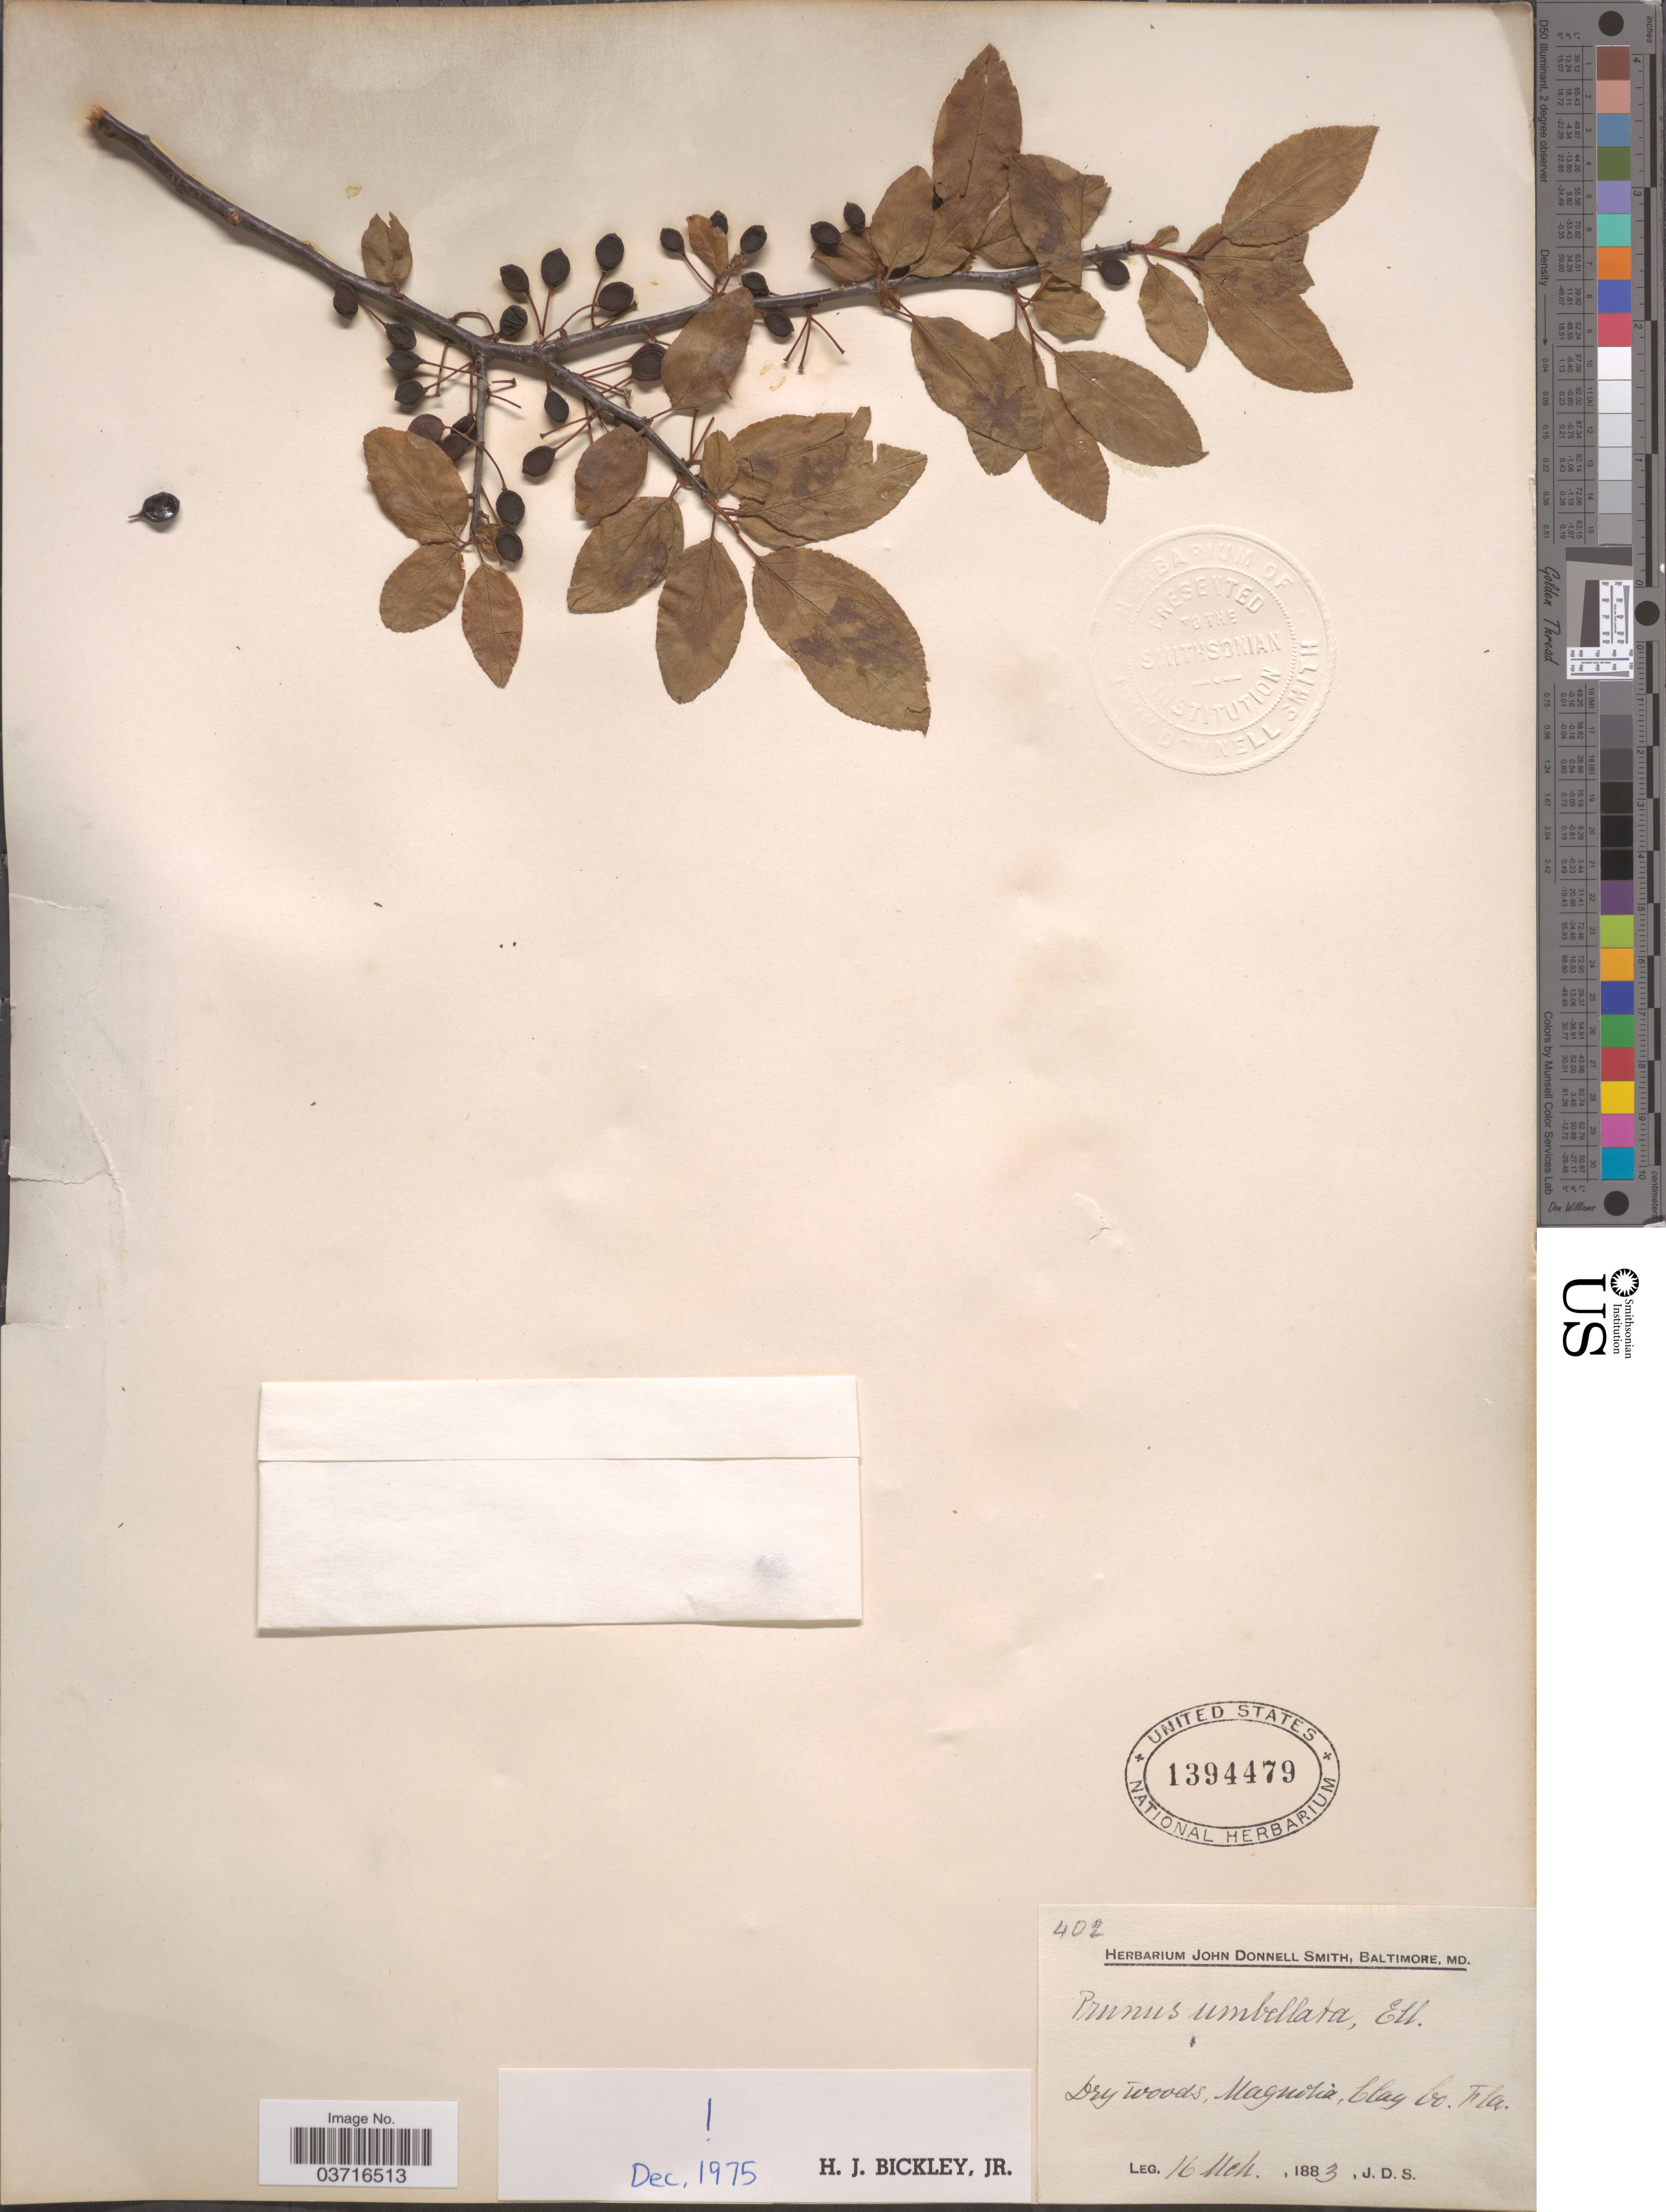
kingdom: Plantae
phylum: Tracheophyta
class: Magnoliopsida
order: Rosales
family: Rosaceae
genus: Prunus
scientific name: Prunus umbellata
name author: Elliott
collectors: J. Donnell Smith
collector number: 402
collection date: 1883-03-16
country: United States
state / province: Florida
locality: Magnolia, Clay Co.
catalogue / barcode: US 1394479